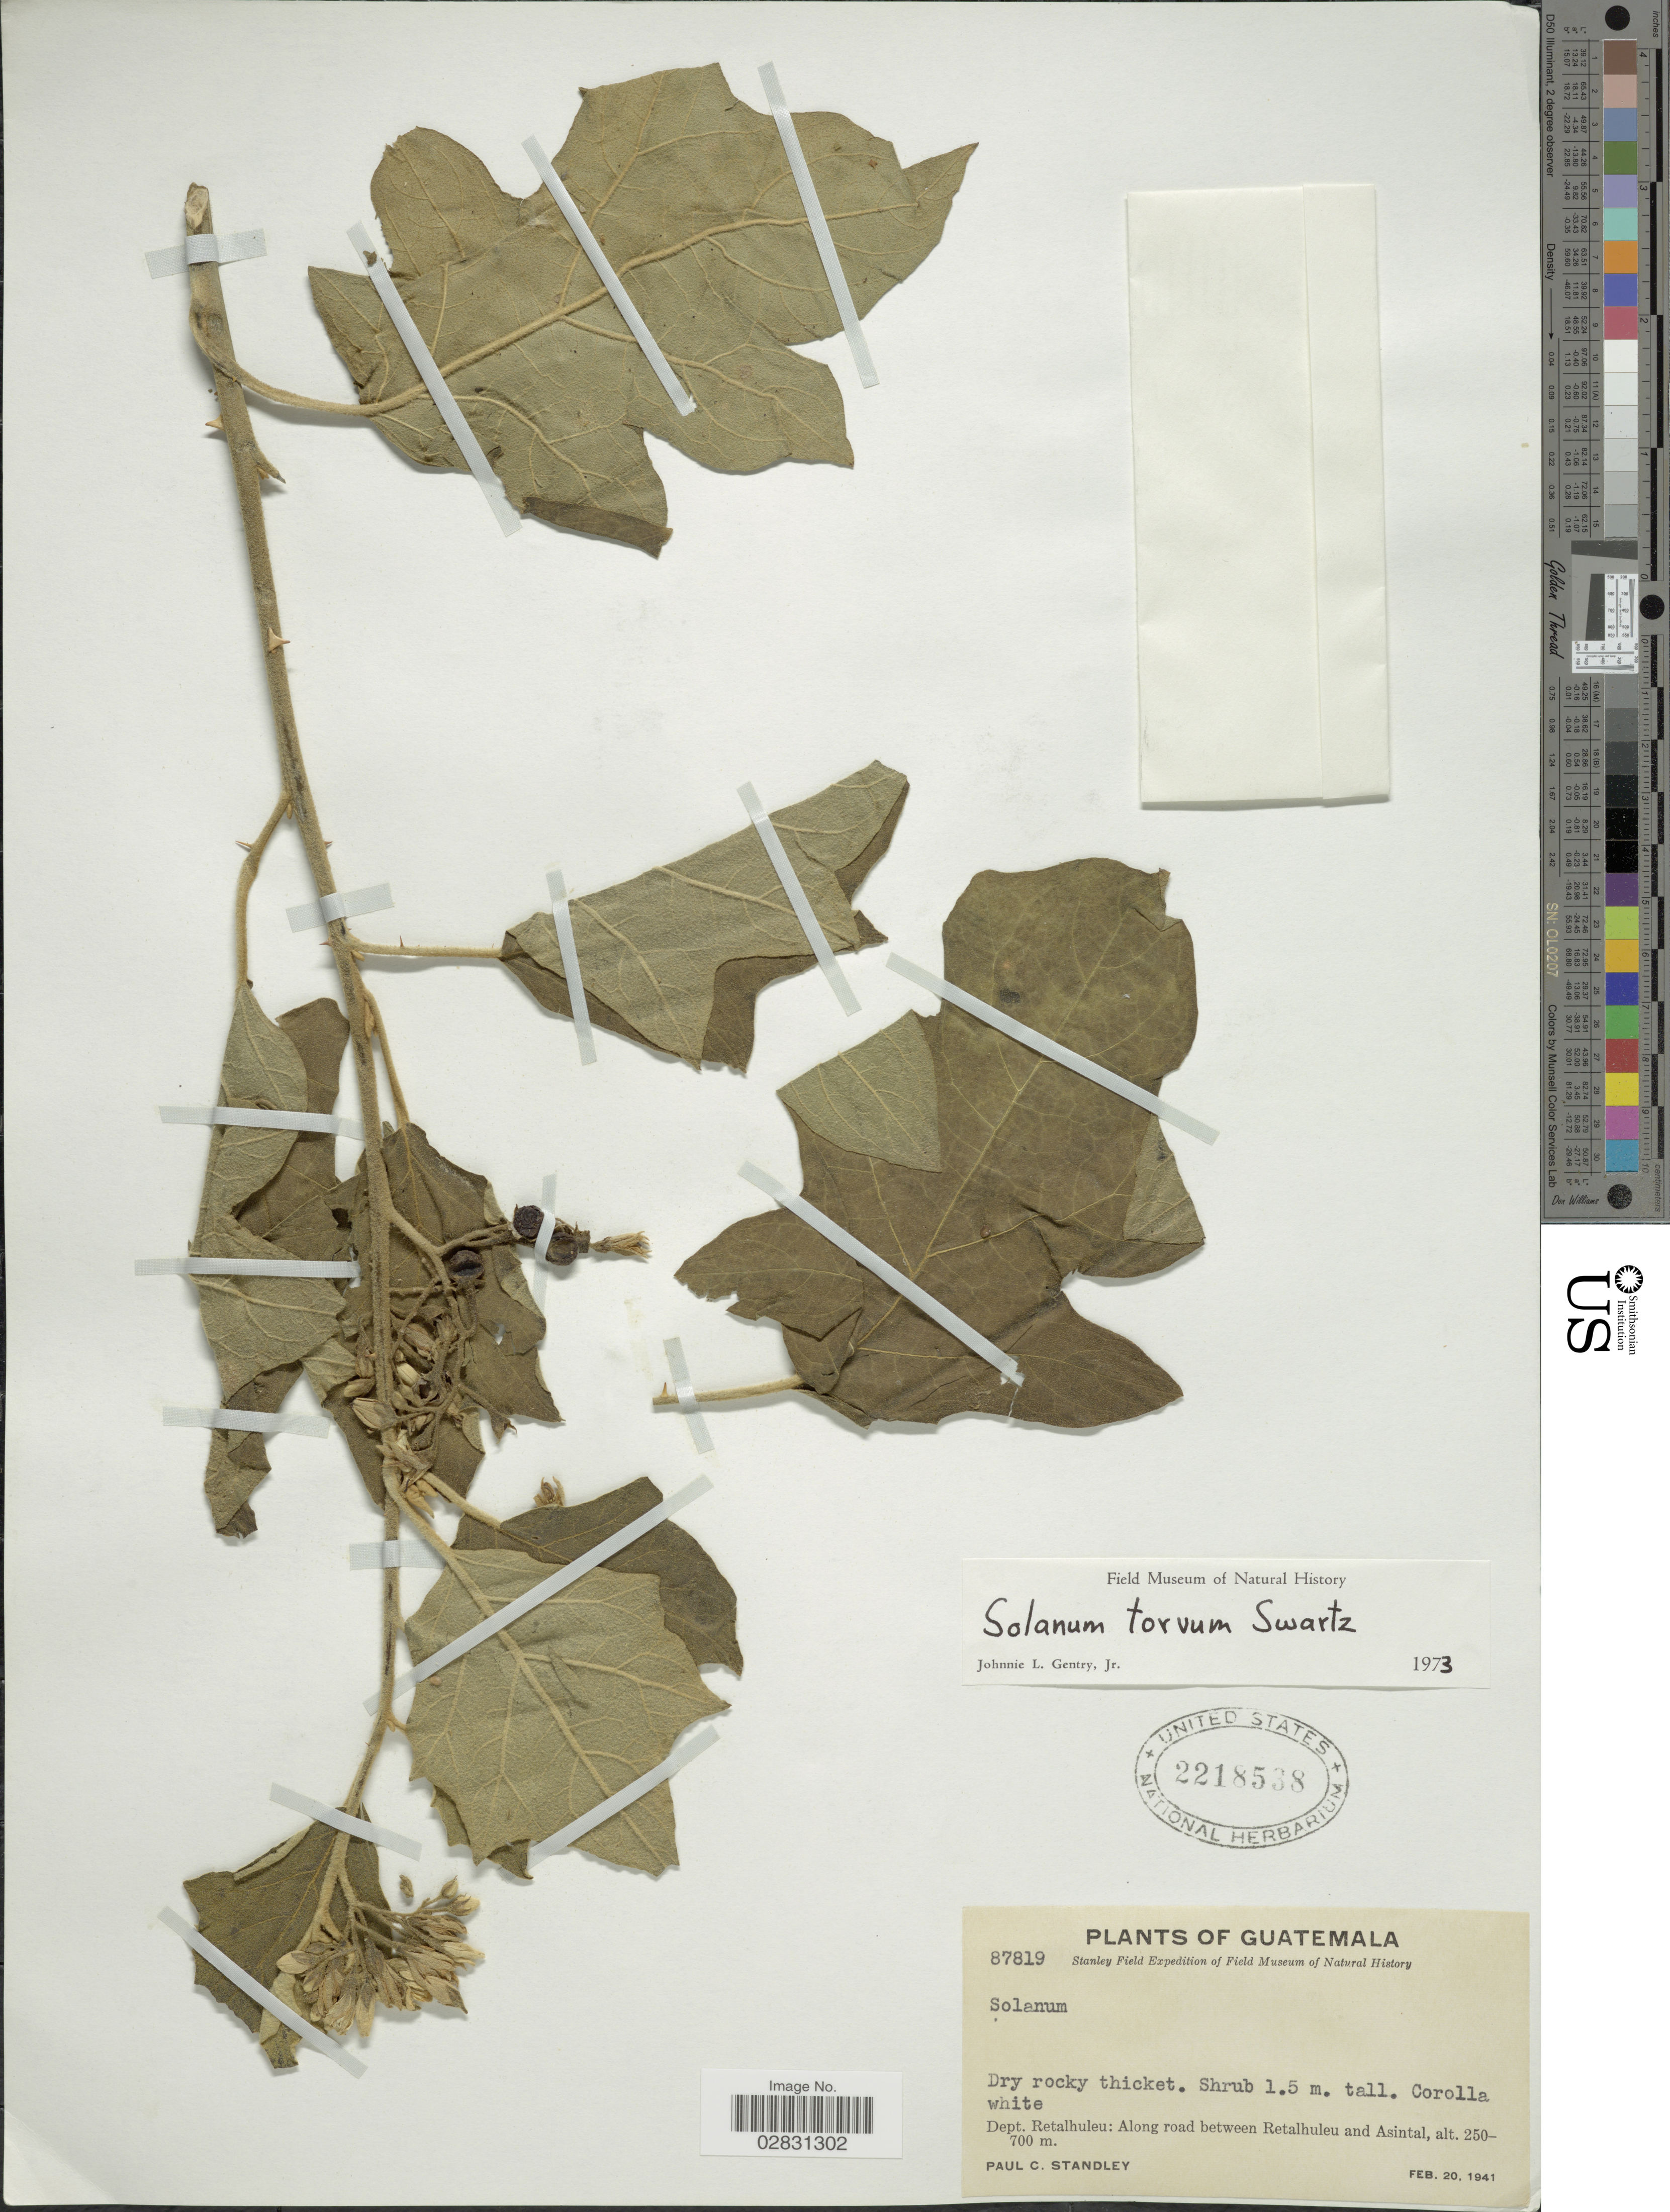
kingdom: Plantae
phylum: Tracheophyta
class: Magnoliopsida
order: Solanales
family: Solanaceae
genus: Solanum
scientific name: Solanum torvum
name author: Sw.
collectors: P. C. Standley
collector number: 87819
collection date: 1941-02-20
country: Guatemala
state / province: Retalhuleu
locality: Dept. Retalhuleu: Along road between Retalhuleu and Asintal.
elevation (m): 250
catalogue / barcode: US 2218538